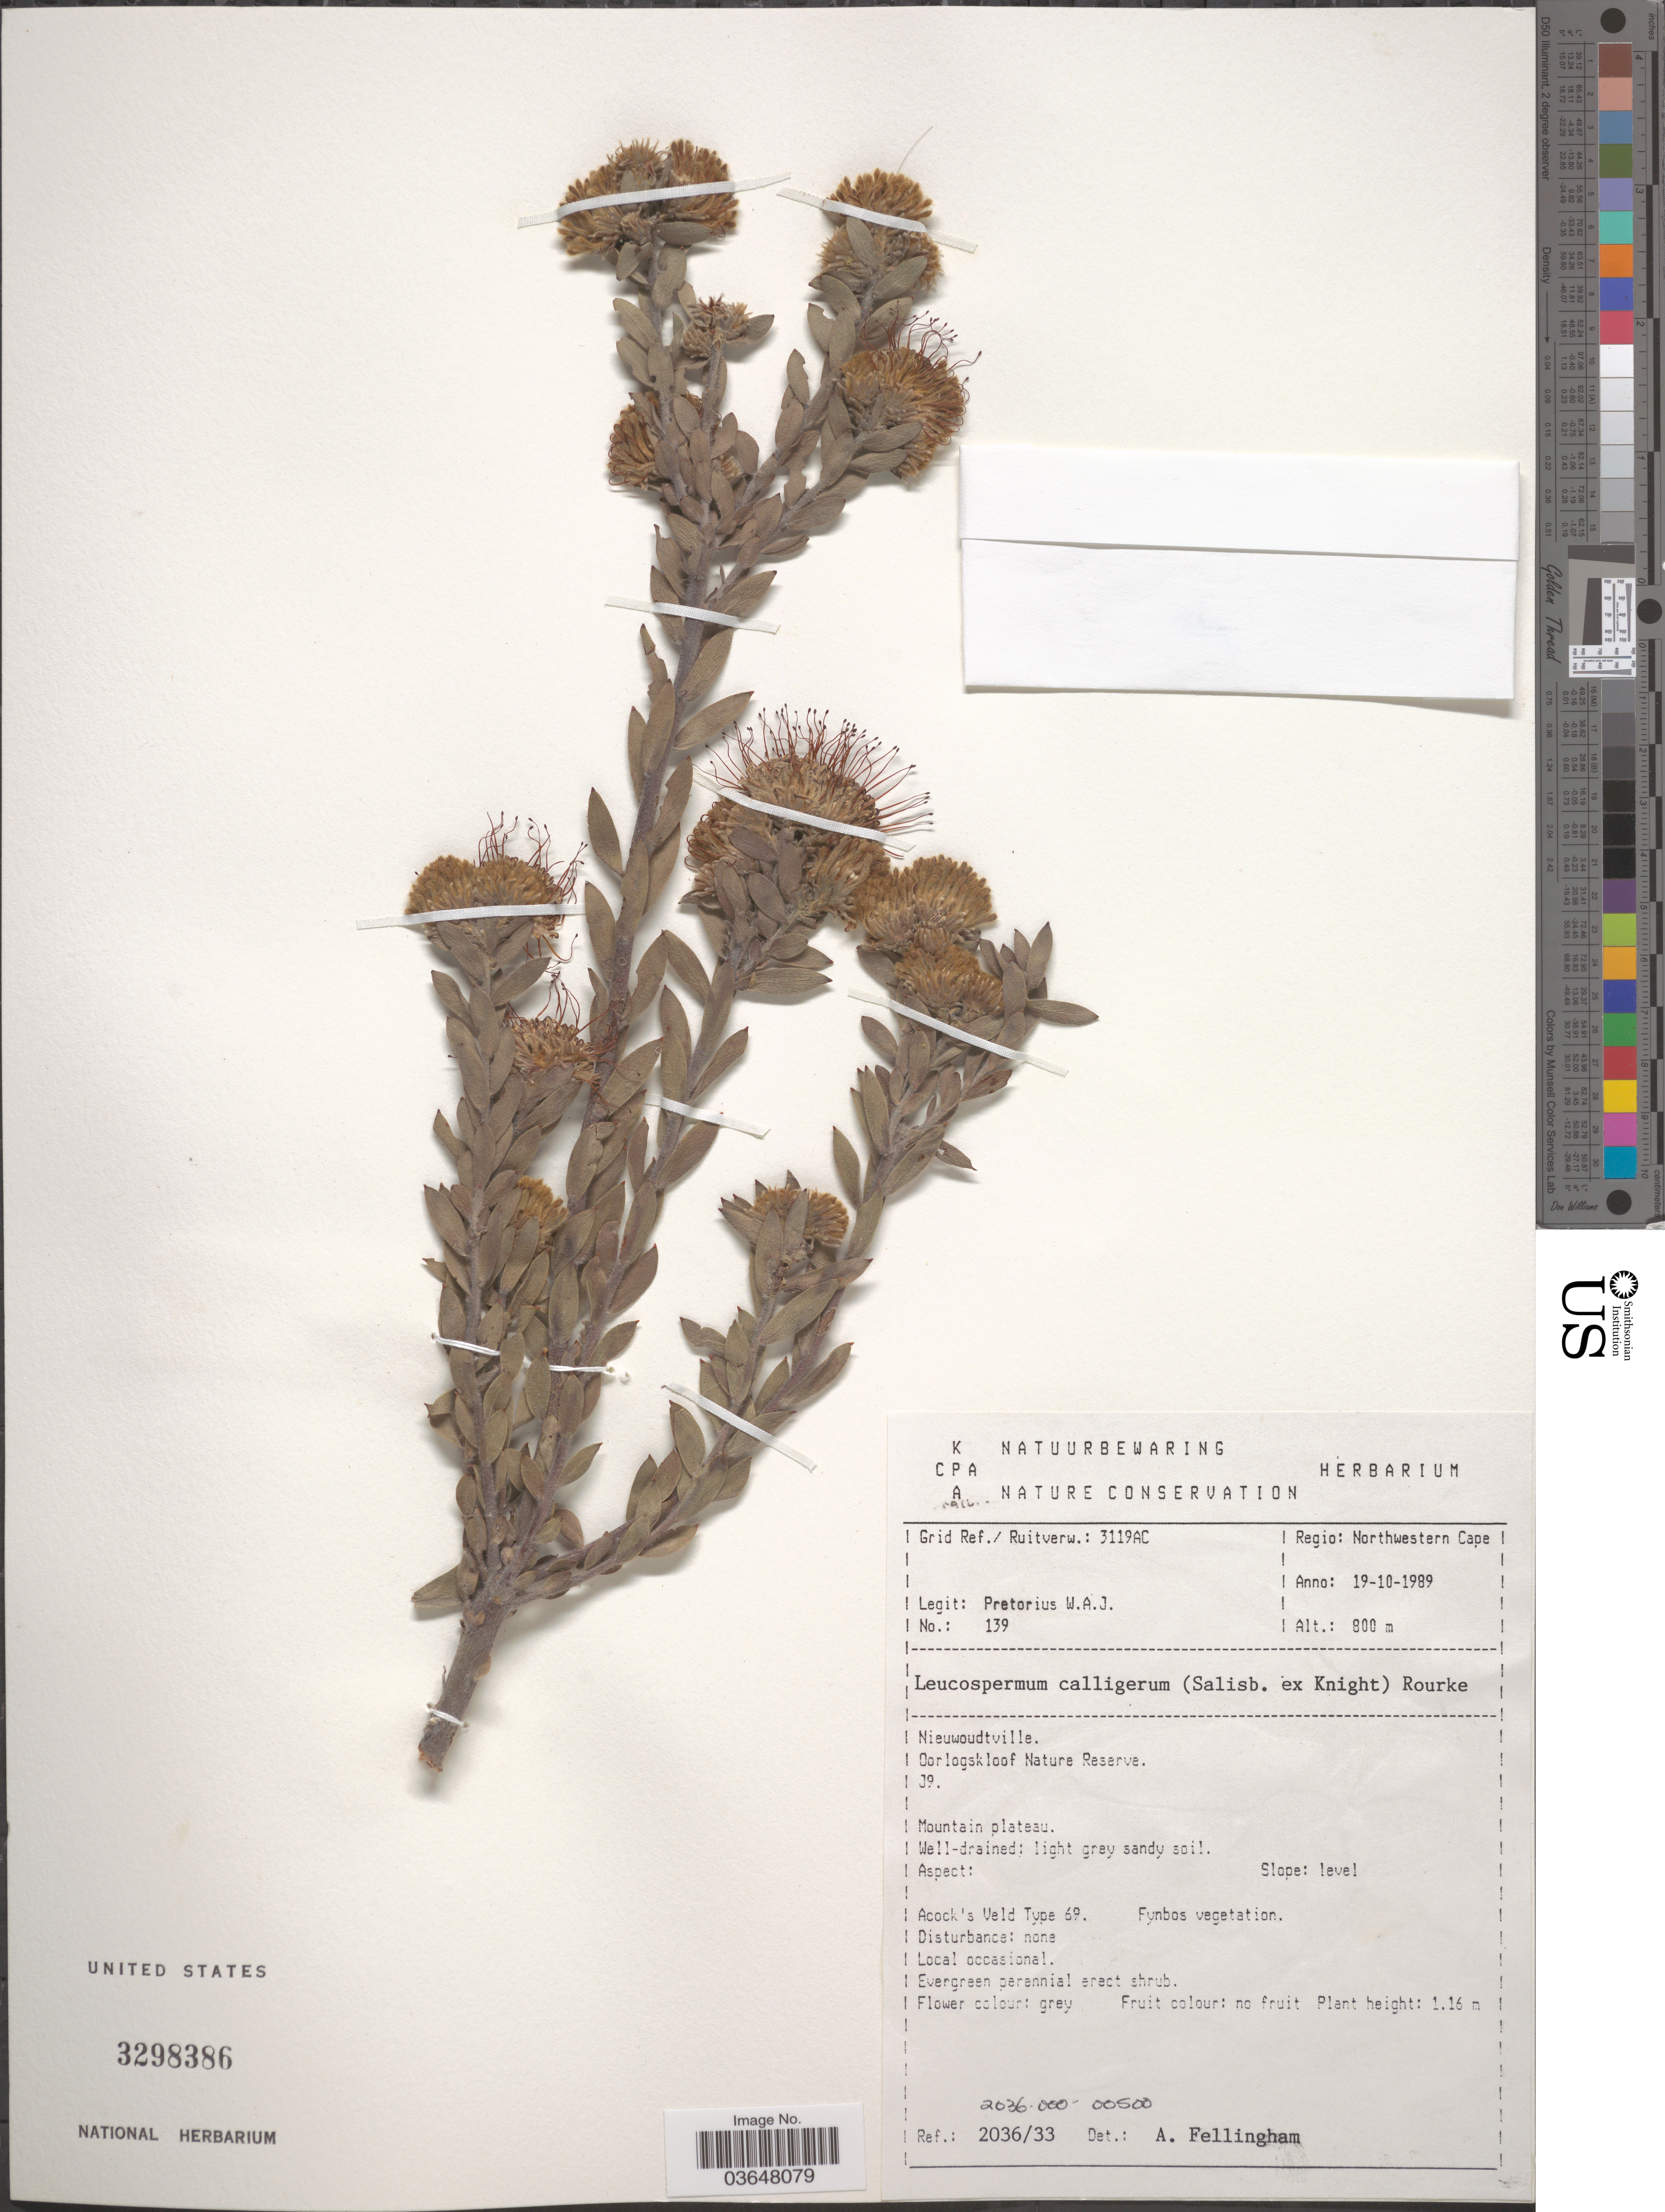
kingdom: Plantae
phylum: Tracheophyta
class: Magnoliopsida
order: Proteales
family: Proteaceae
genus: Leucospermum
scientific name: Leucospermum calligerum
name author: Rourke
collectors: W. Pretorius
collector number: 139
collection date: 1989-10-19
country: South Africa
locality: Grid Ref./Ruitverw.: 3119AC. Regio: Northwestern Cape. Nieuwoudtville. Oorlogskloof Nature Reserve 09. Mountain plateau.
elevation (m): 800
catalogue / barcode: US 3298386